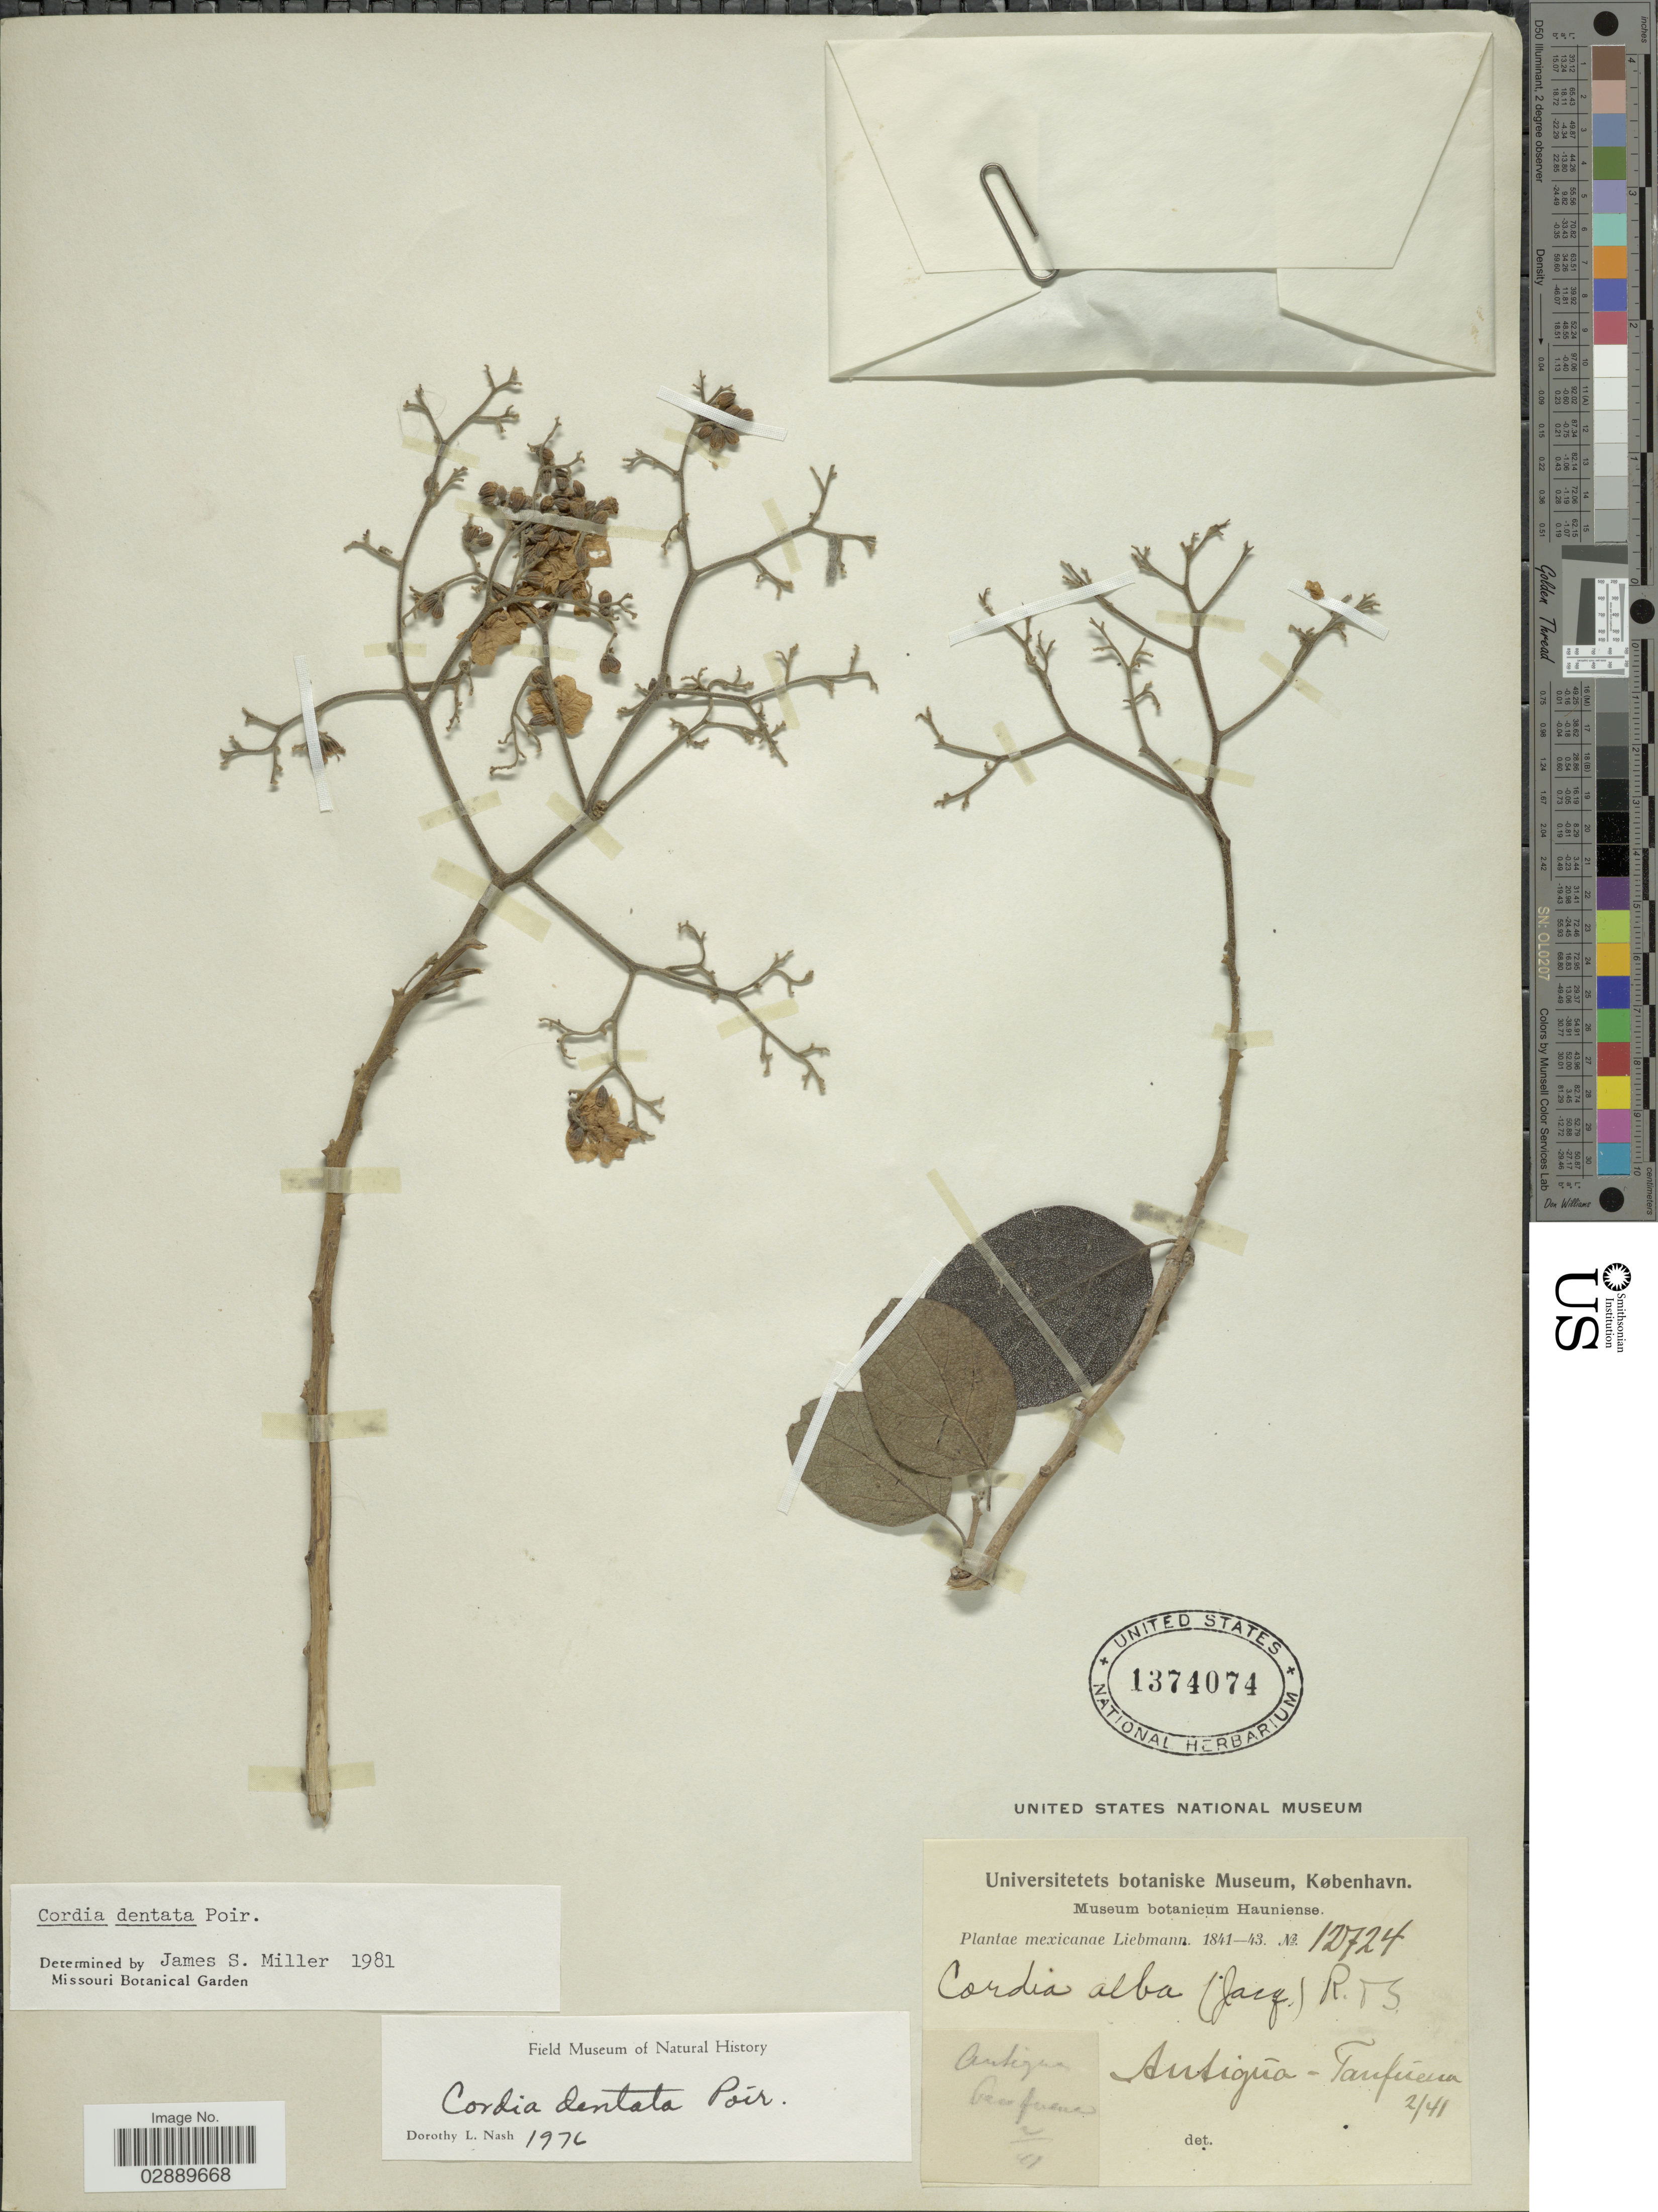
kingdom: Plantae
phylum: Tracheophyta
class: Magnoliopsida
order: Boraginales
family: Cordiaceae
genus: Cordia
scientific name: Cordia dentata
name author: Poir.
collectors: Liebmann, --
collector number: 12724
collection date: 1842-02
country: Mexico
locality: Antigua-Tanfuena. [interpreted]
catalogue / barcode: US 1374074